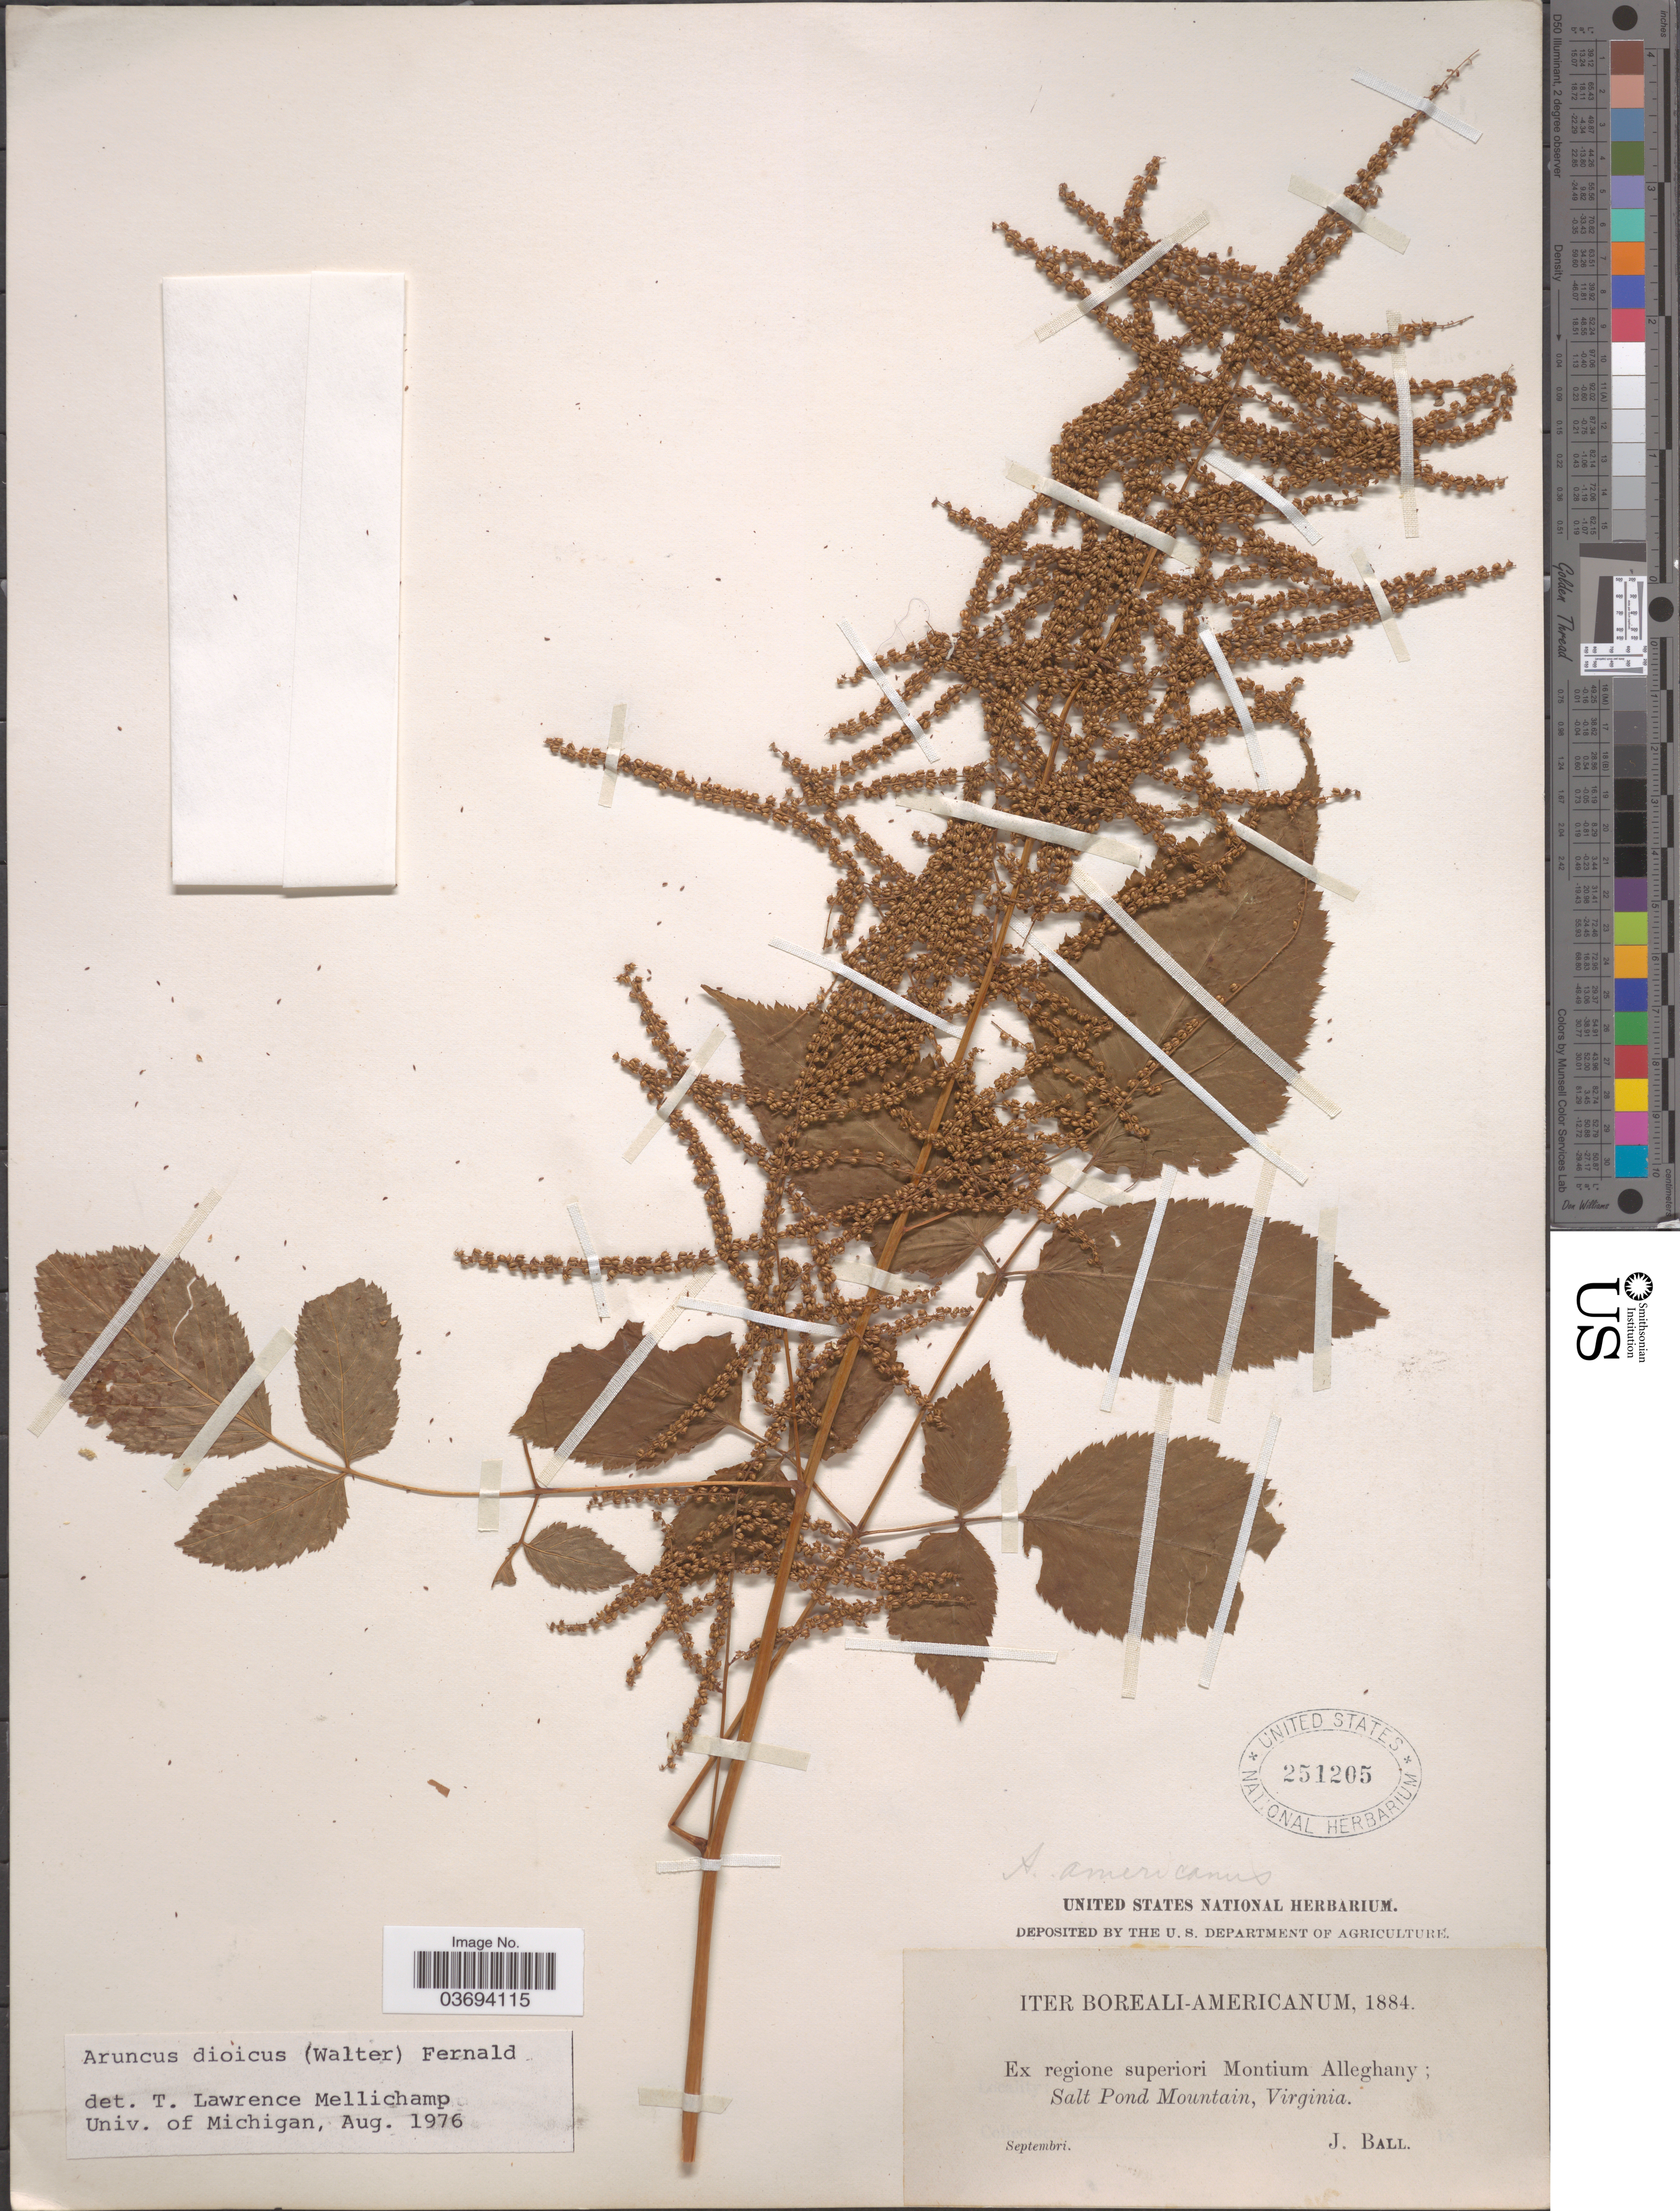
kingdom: Plantae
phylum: Tracheophyta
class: Magnoliopsida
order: Rosales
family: Rosaceae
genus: Aruncus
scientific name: Aruncus dioicus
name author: (Walter) Fernald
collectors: J. Ball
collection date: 1884-09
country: United States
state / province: Virginia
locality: Iter Boreali-Americanum. Ex regione superiori Montium Alleghany; Salt Pond Mountain.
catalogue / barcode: US 251205